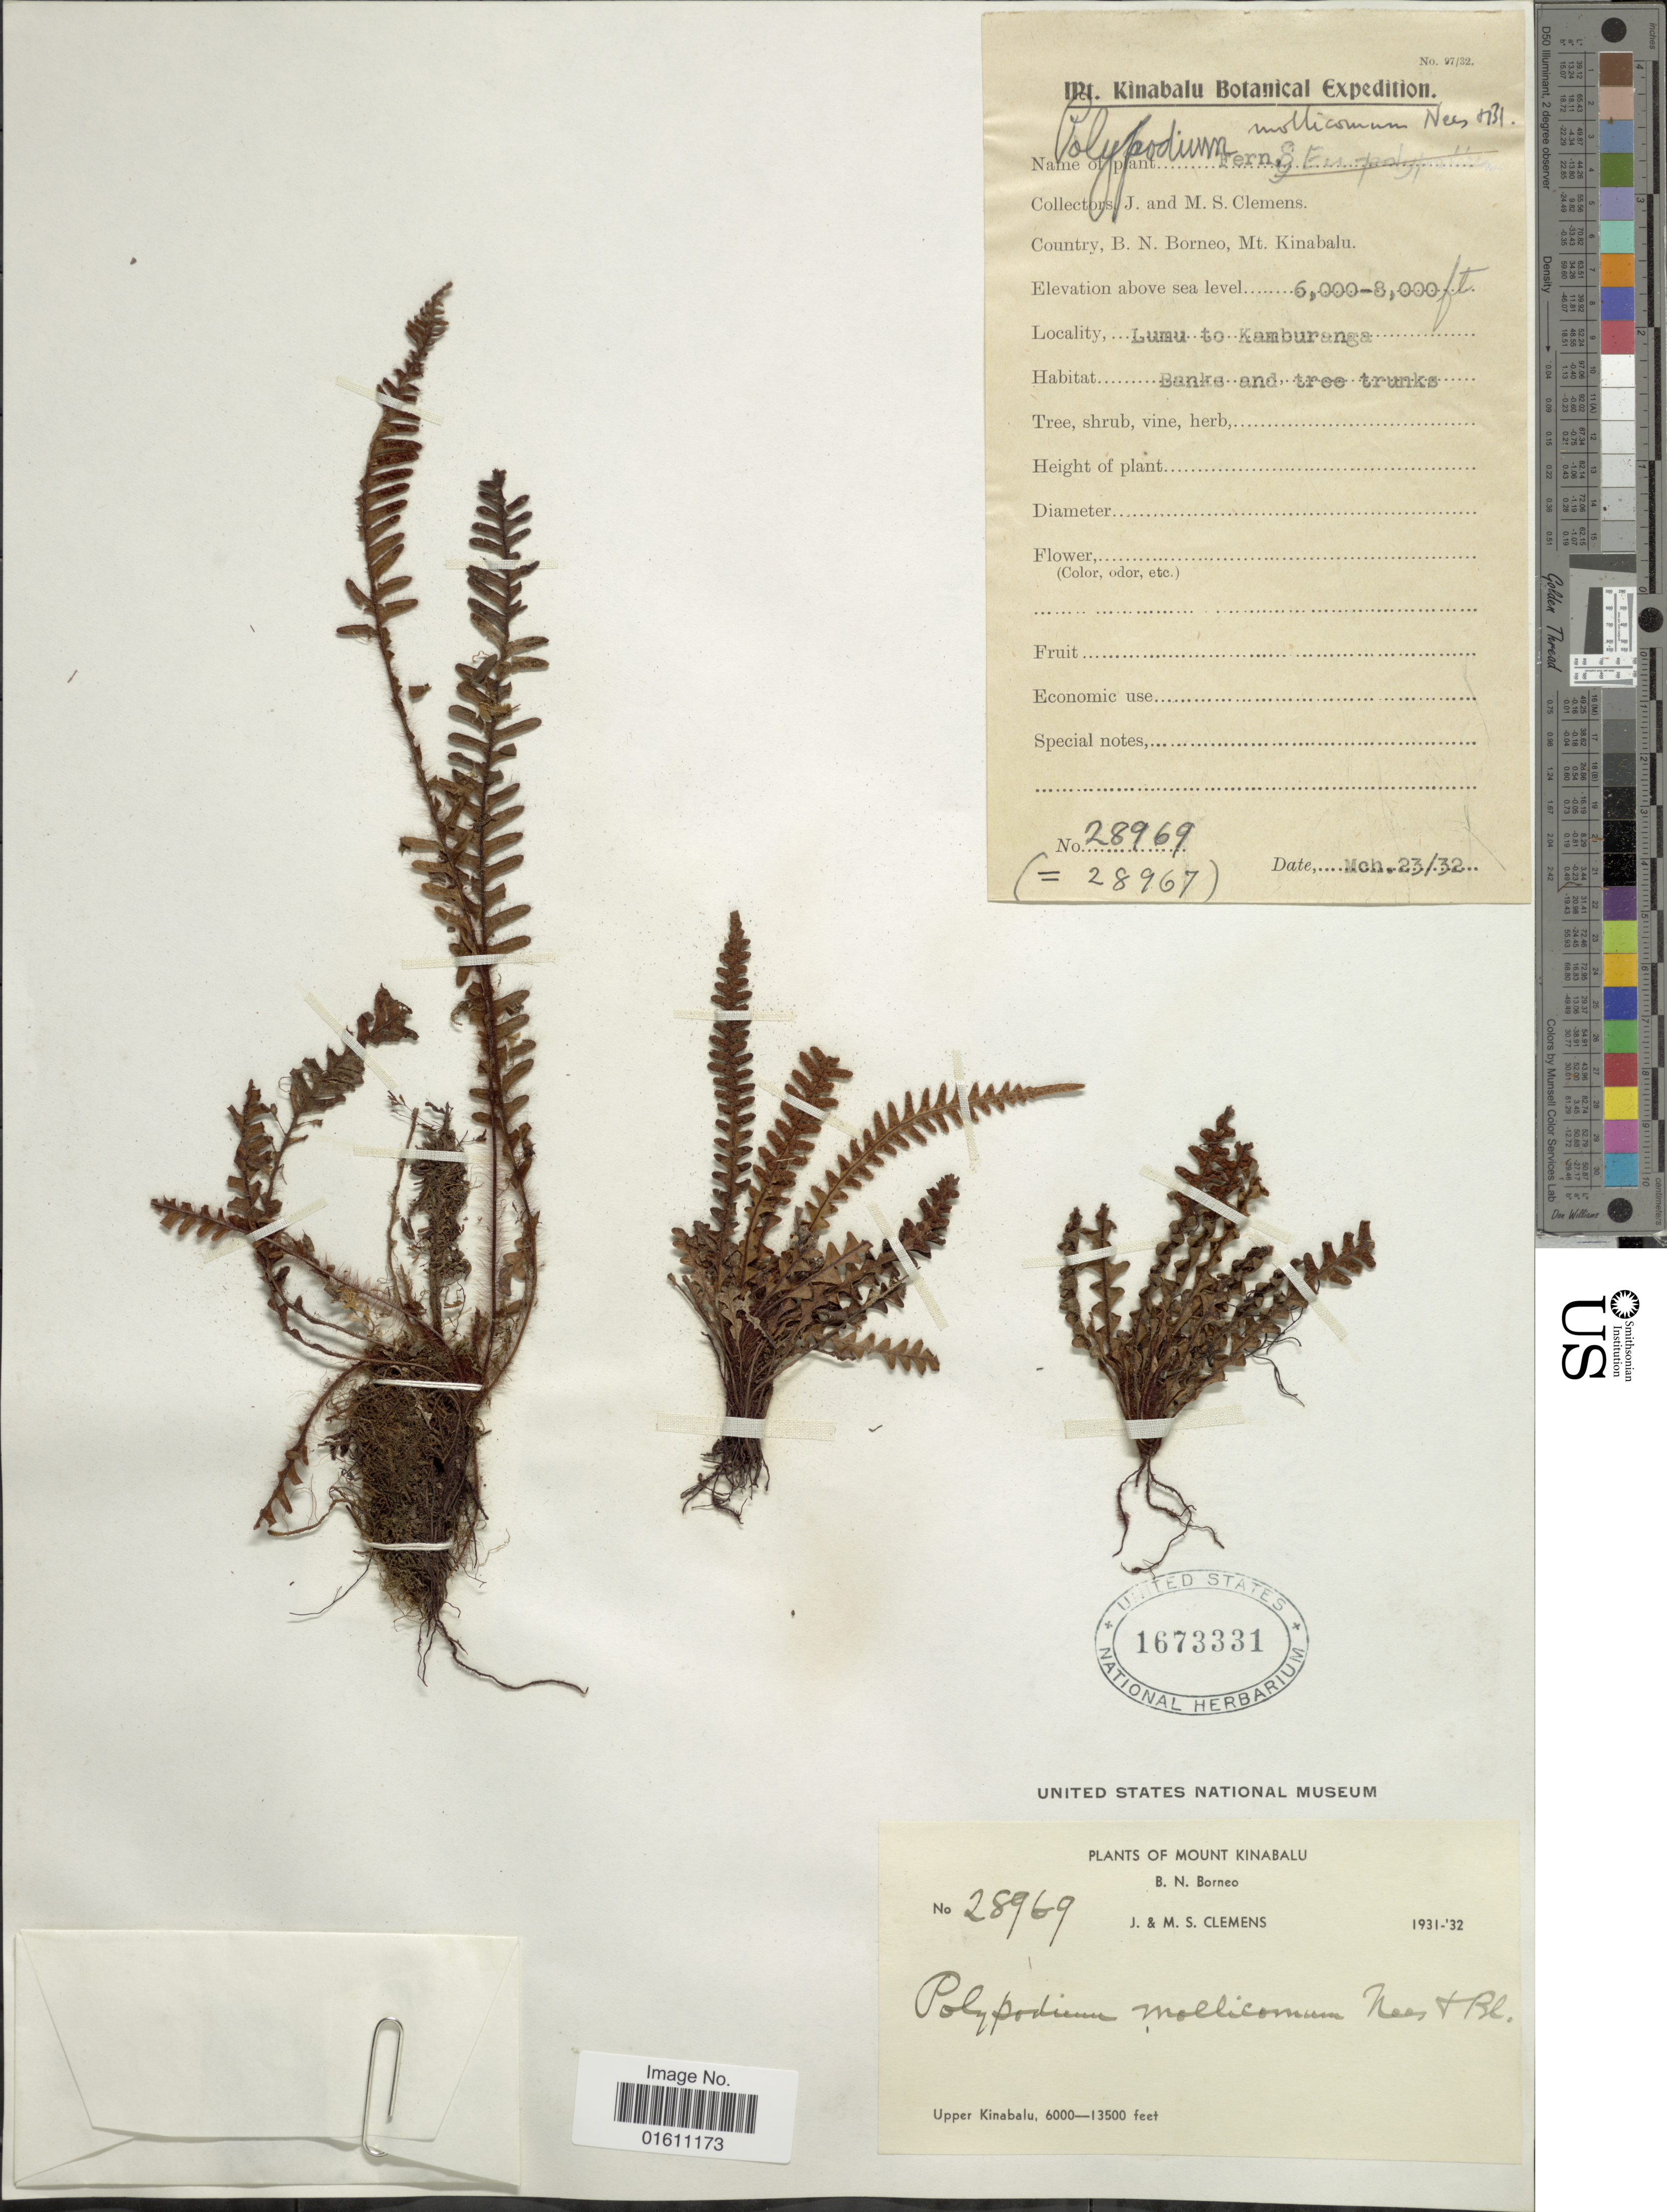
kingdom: Plantae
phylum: Tracheophyta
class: Polypodiopsida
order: Polypodiales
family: Polypodiaceae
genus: Dasygrammitis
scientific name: Dasygrammitis mollicoma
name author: (Nees & Blume) Parris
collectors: J. Clemens & M. S. Clemens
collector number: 28969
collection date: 1932-03-23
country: Malaysia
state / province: Sabah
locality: Mount Kinabalu, B.N. Borneo, Upper Kinabalu. Lumu to Kamburanga.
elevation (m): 1829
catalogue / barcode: US 1673331